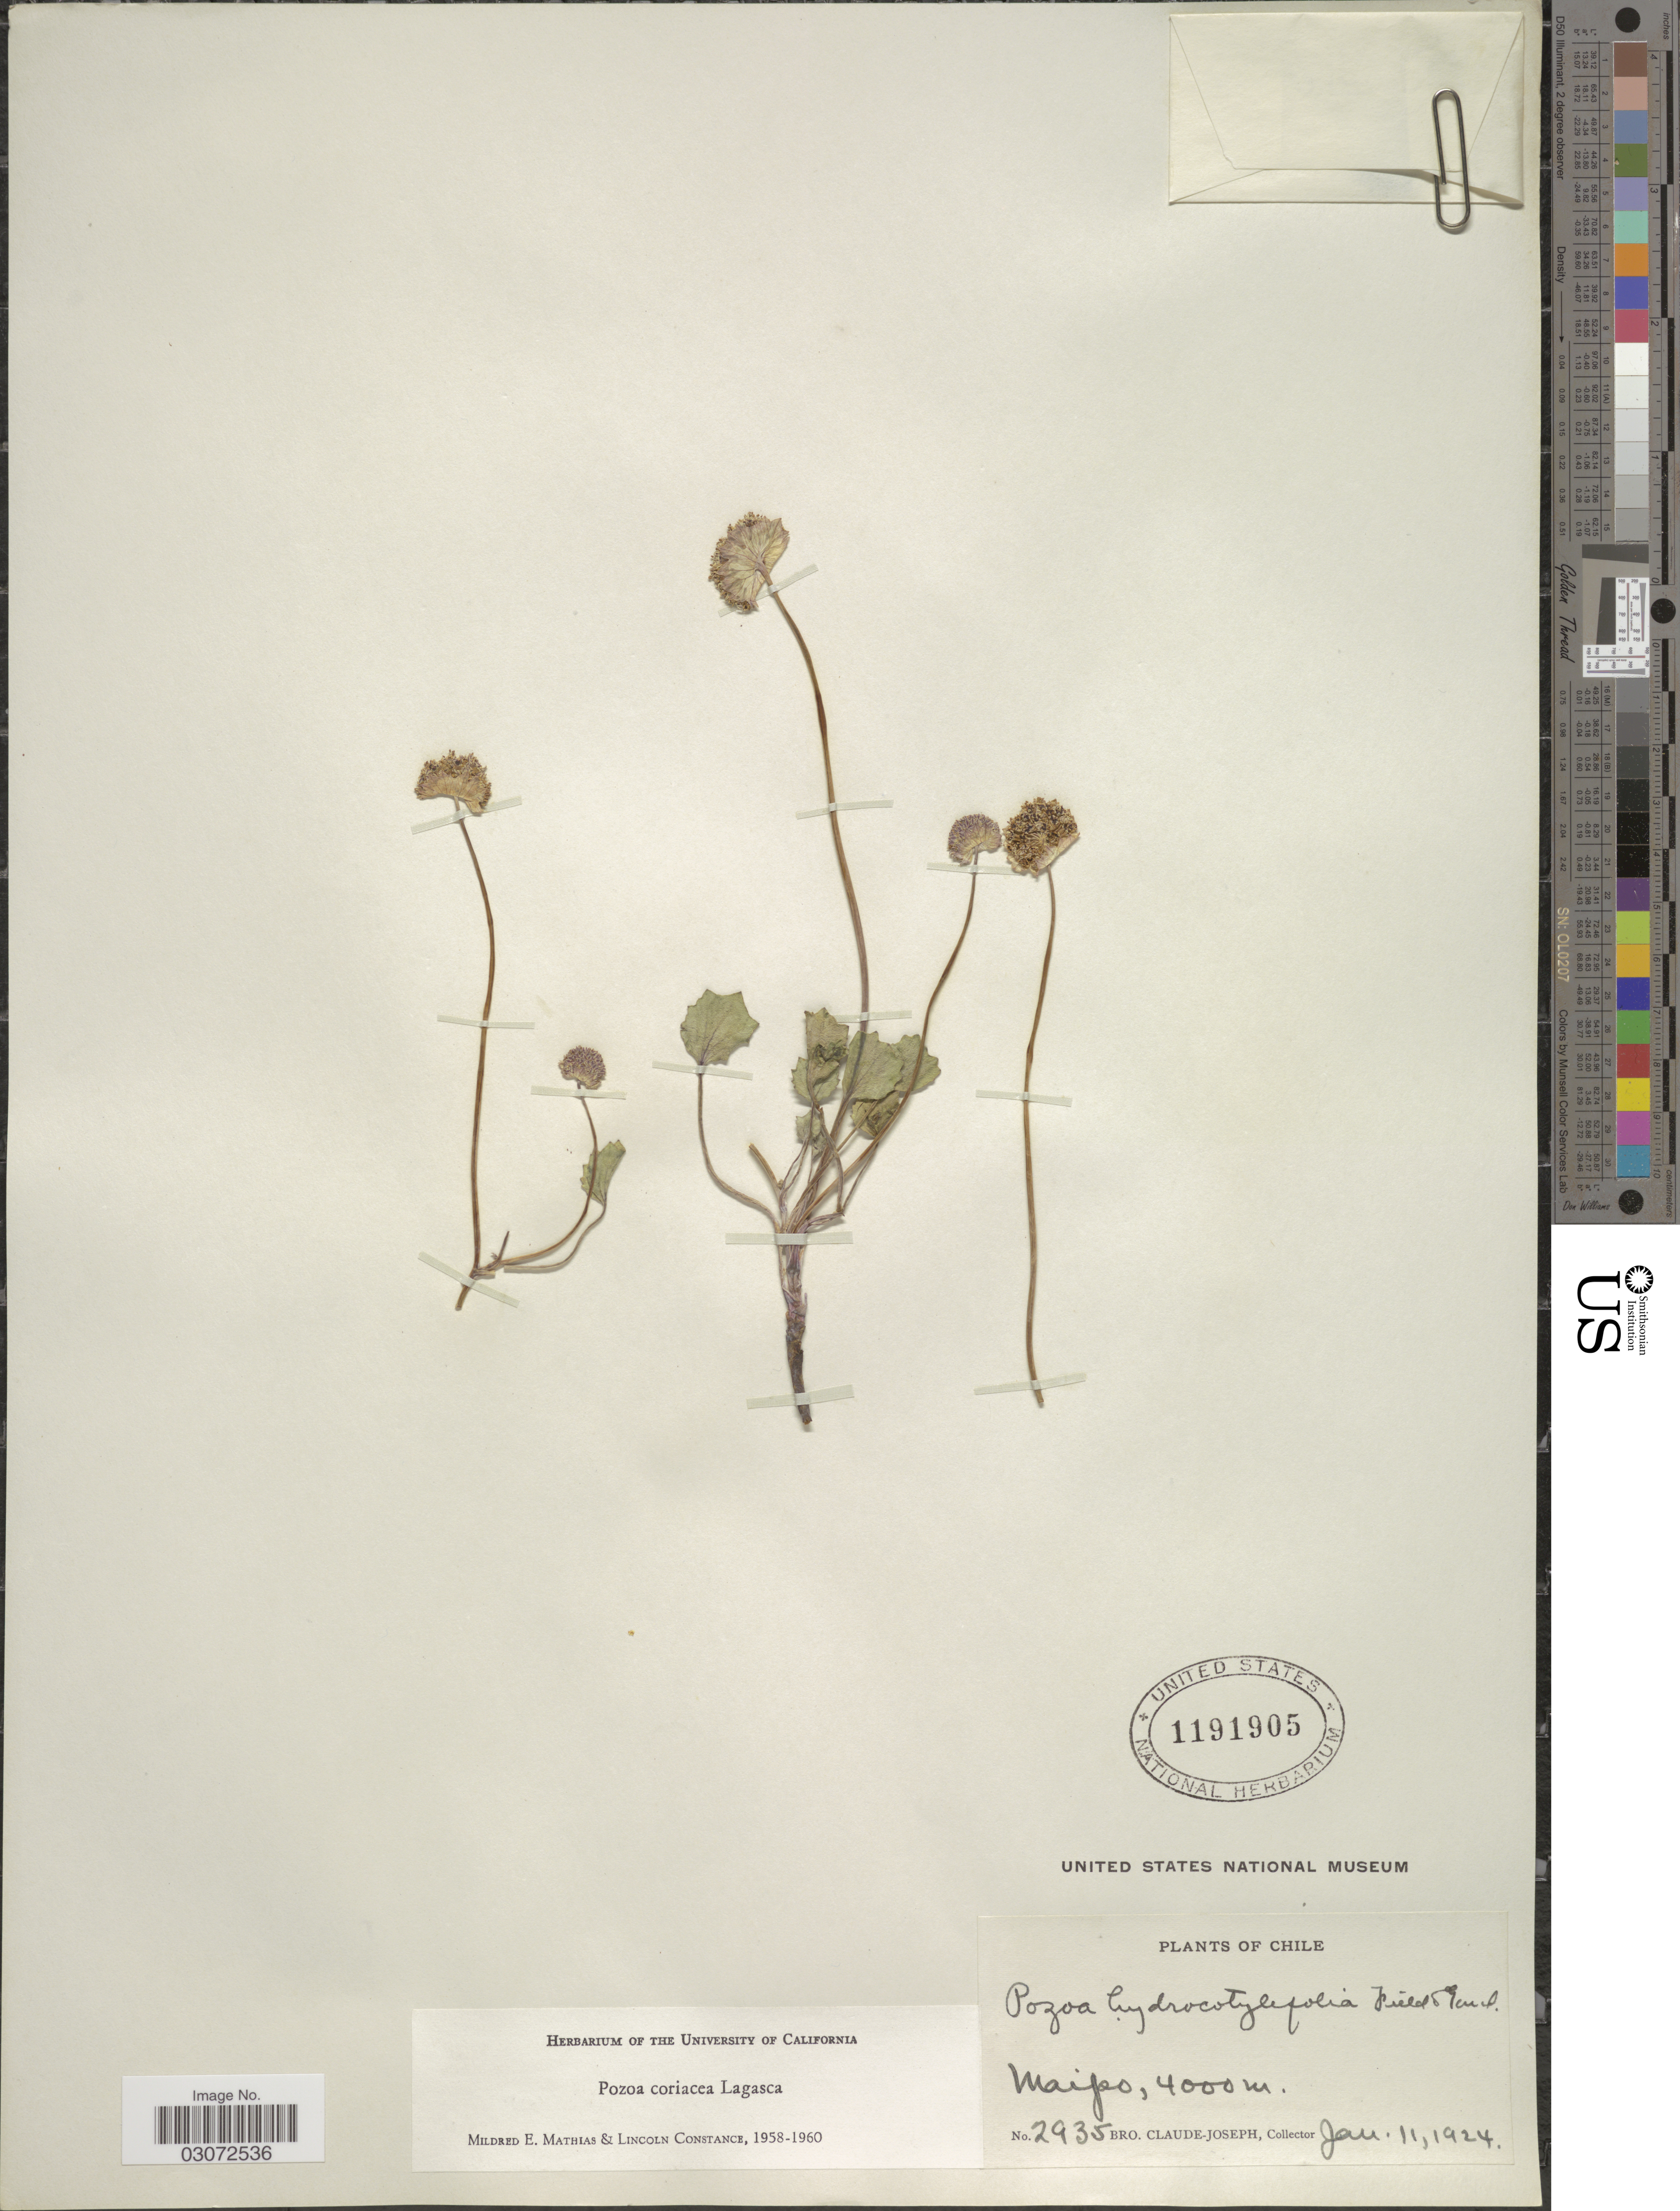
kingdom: Plantae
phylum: Tracheophyta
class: Magnoliopsida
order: Apiales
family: Apiaceae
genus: Pozoa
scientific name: Pozoa coriacea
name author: Lag.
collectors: Bro. Claude-Joseph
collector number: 2935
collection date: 1924-01-11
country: Chile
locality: Maipo.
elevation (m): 4000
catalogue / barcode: US 1191905